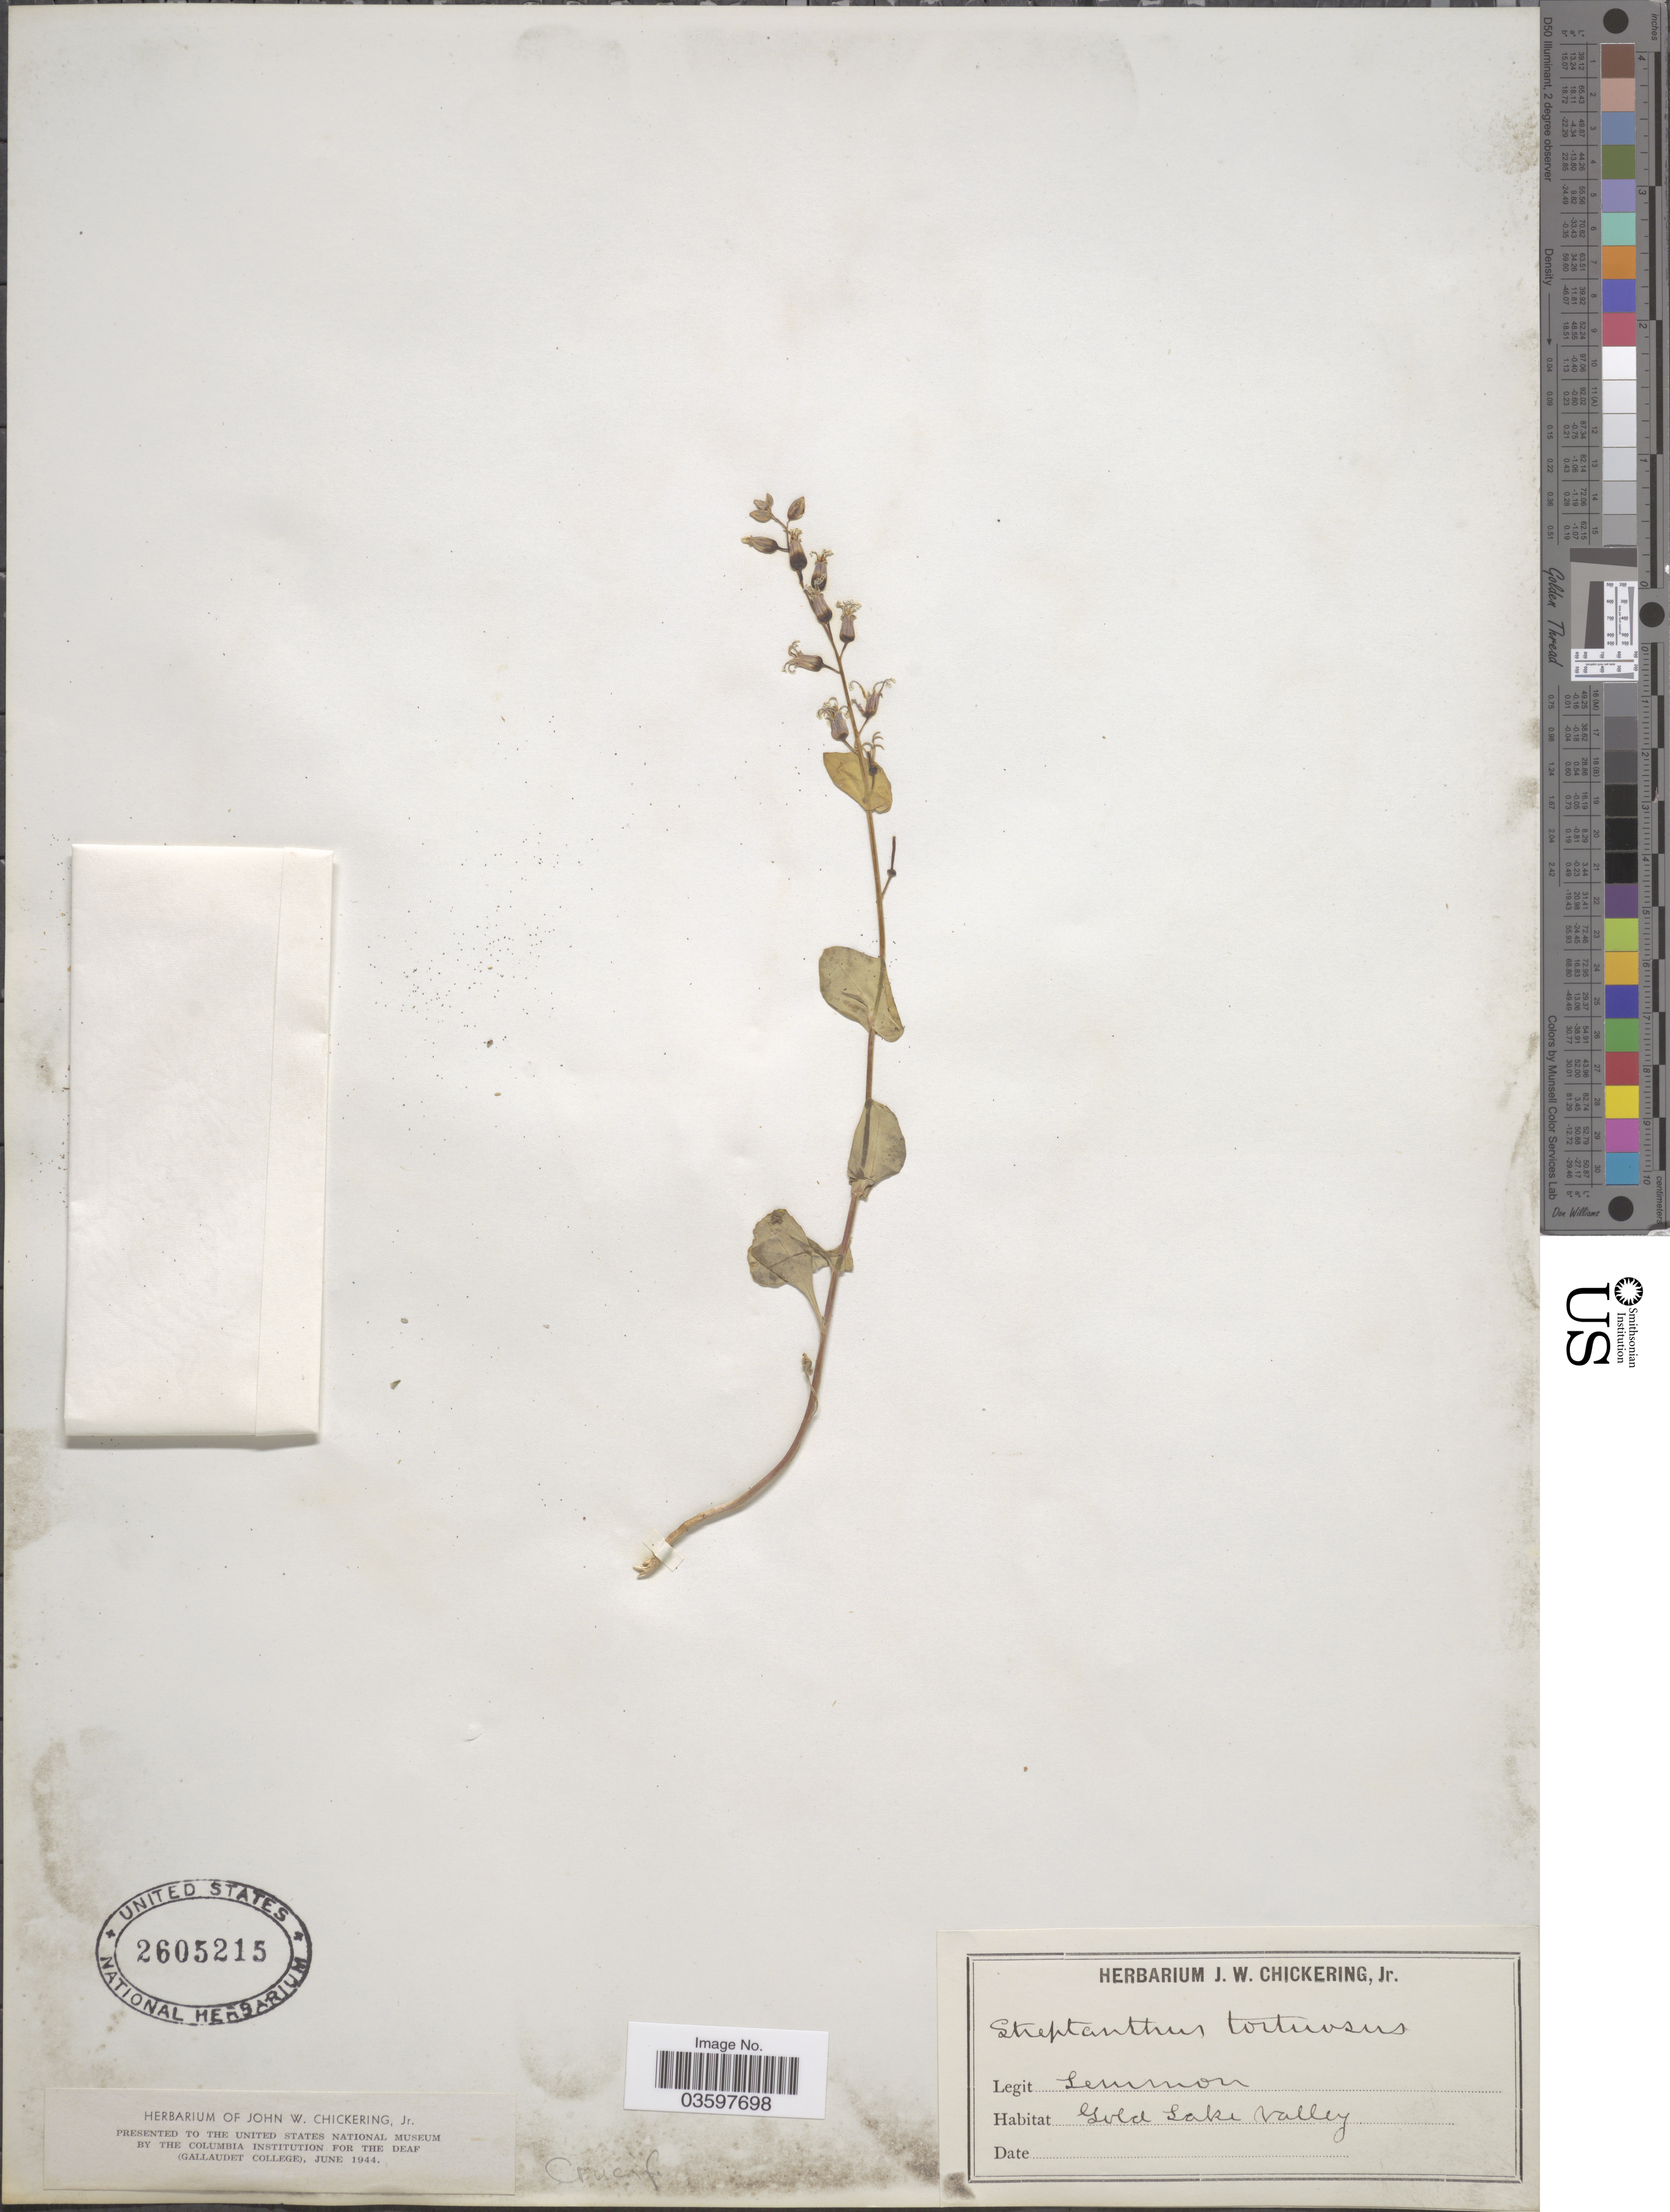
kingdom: Plantae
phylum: Tracheophyta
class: Magnoliopsida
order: Brassicales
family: Brassicaceae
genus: Streptanthus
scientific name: Streptanthus tortuosus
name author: Kellogg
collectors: -- Lemmon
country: United States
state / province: California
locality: Gold Lake Valley.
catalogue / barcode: US 2605215